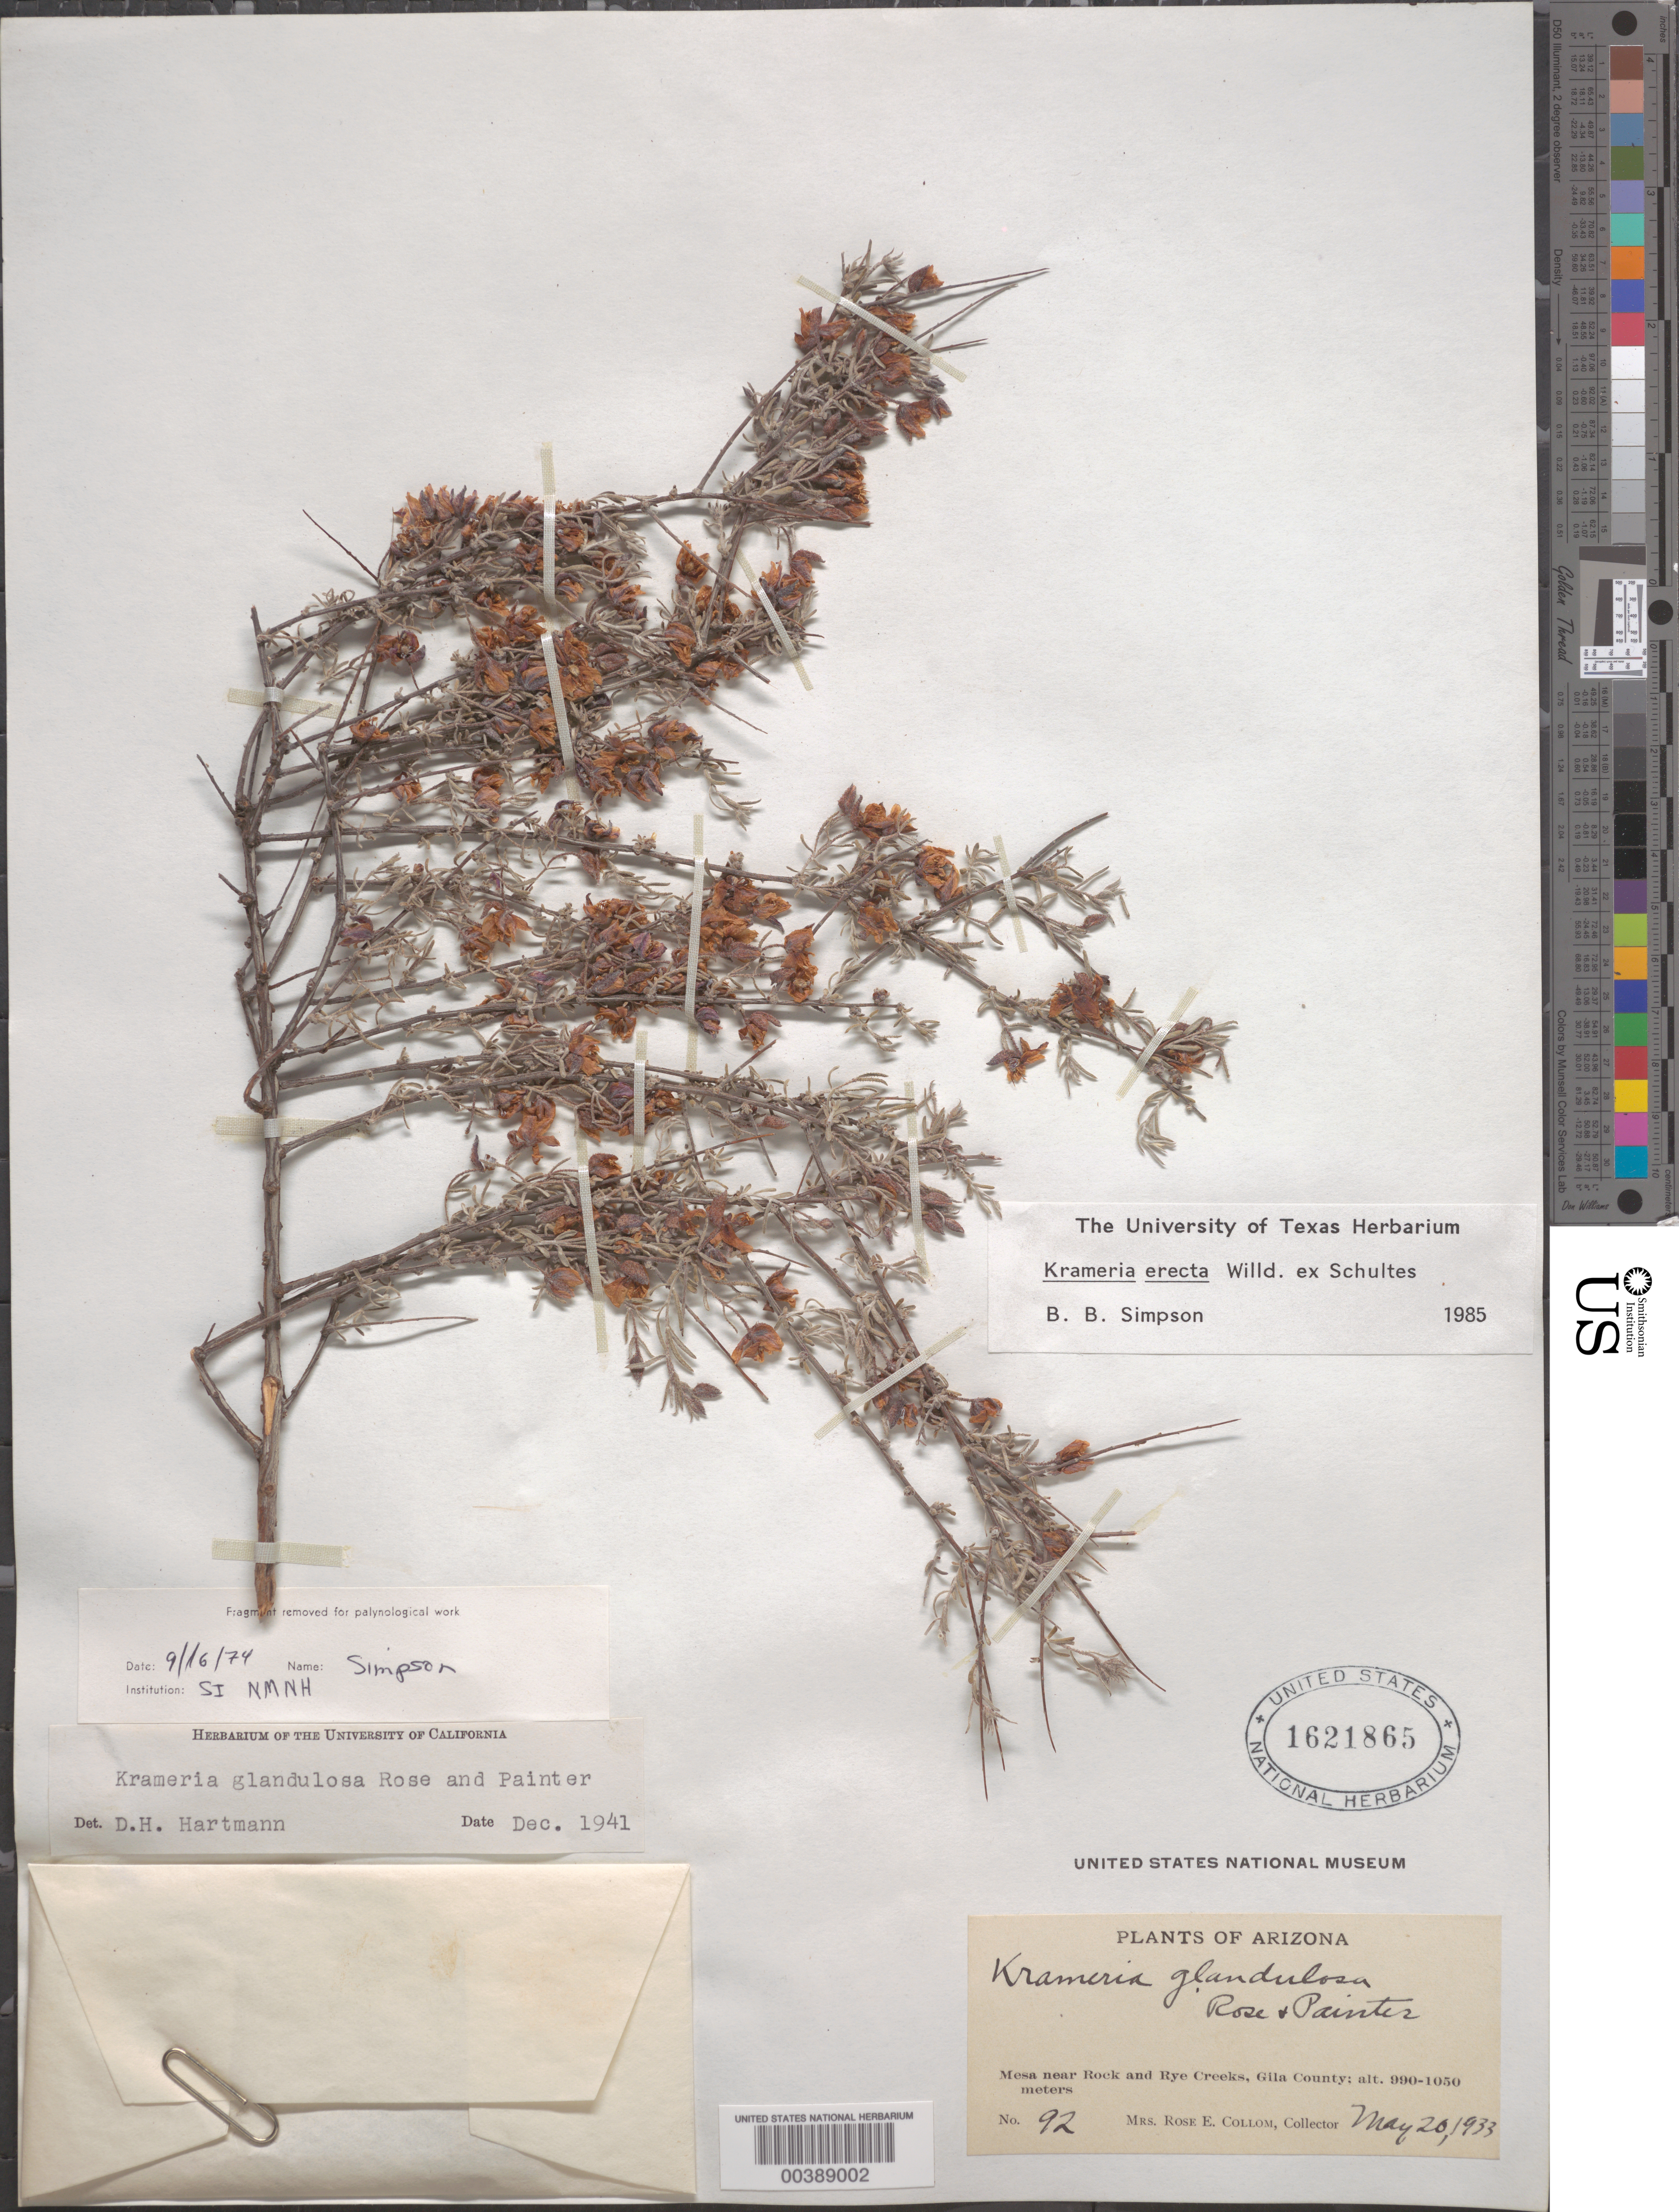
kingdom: Plantae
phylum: Tracheophyta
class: Magnoliopsida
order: Zygophyllales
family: Krameriaceae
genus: Krameria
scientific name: Krameria glandulosa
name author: Rose & J.H. Painter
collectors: R. E. Collom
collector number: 92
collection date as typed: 20 May 1933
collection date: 1933-05-20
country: United States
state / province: Arizona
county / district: Gila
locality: Mesa near rock and rye creeks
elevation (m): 990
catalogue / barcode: US 1621865